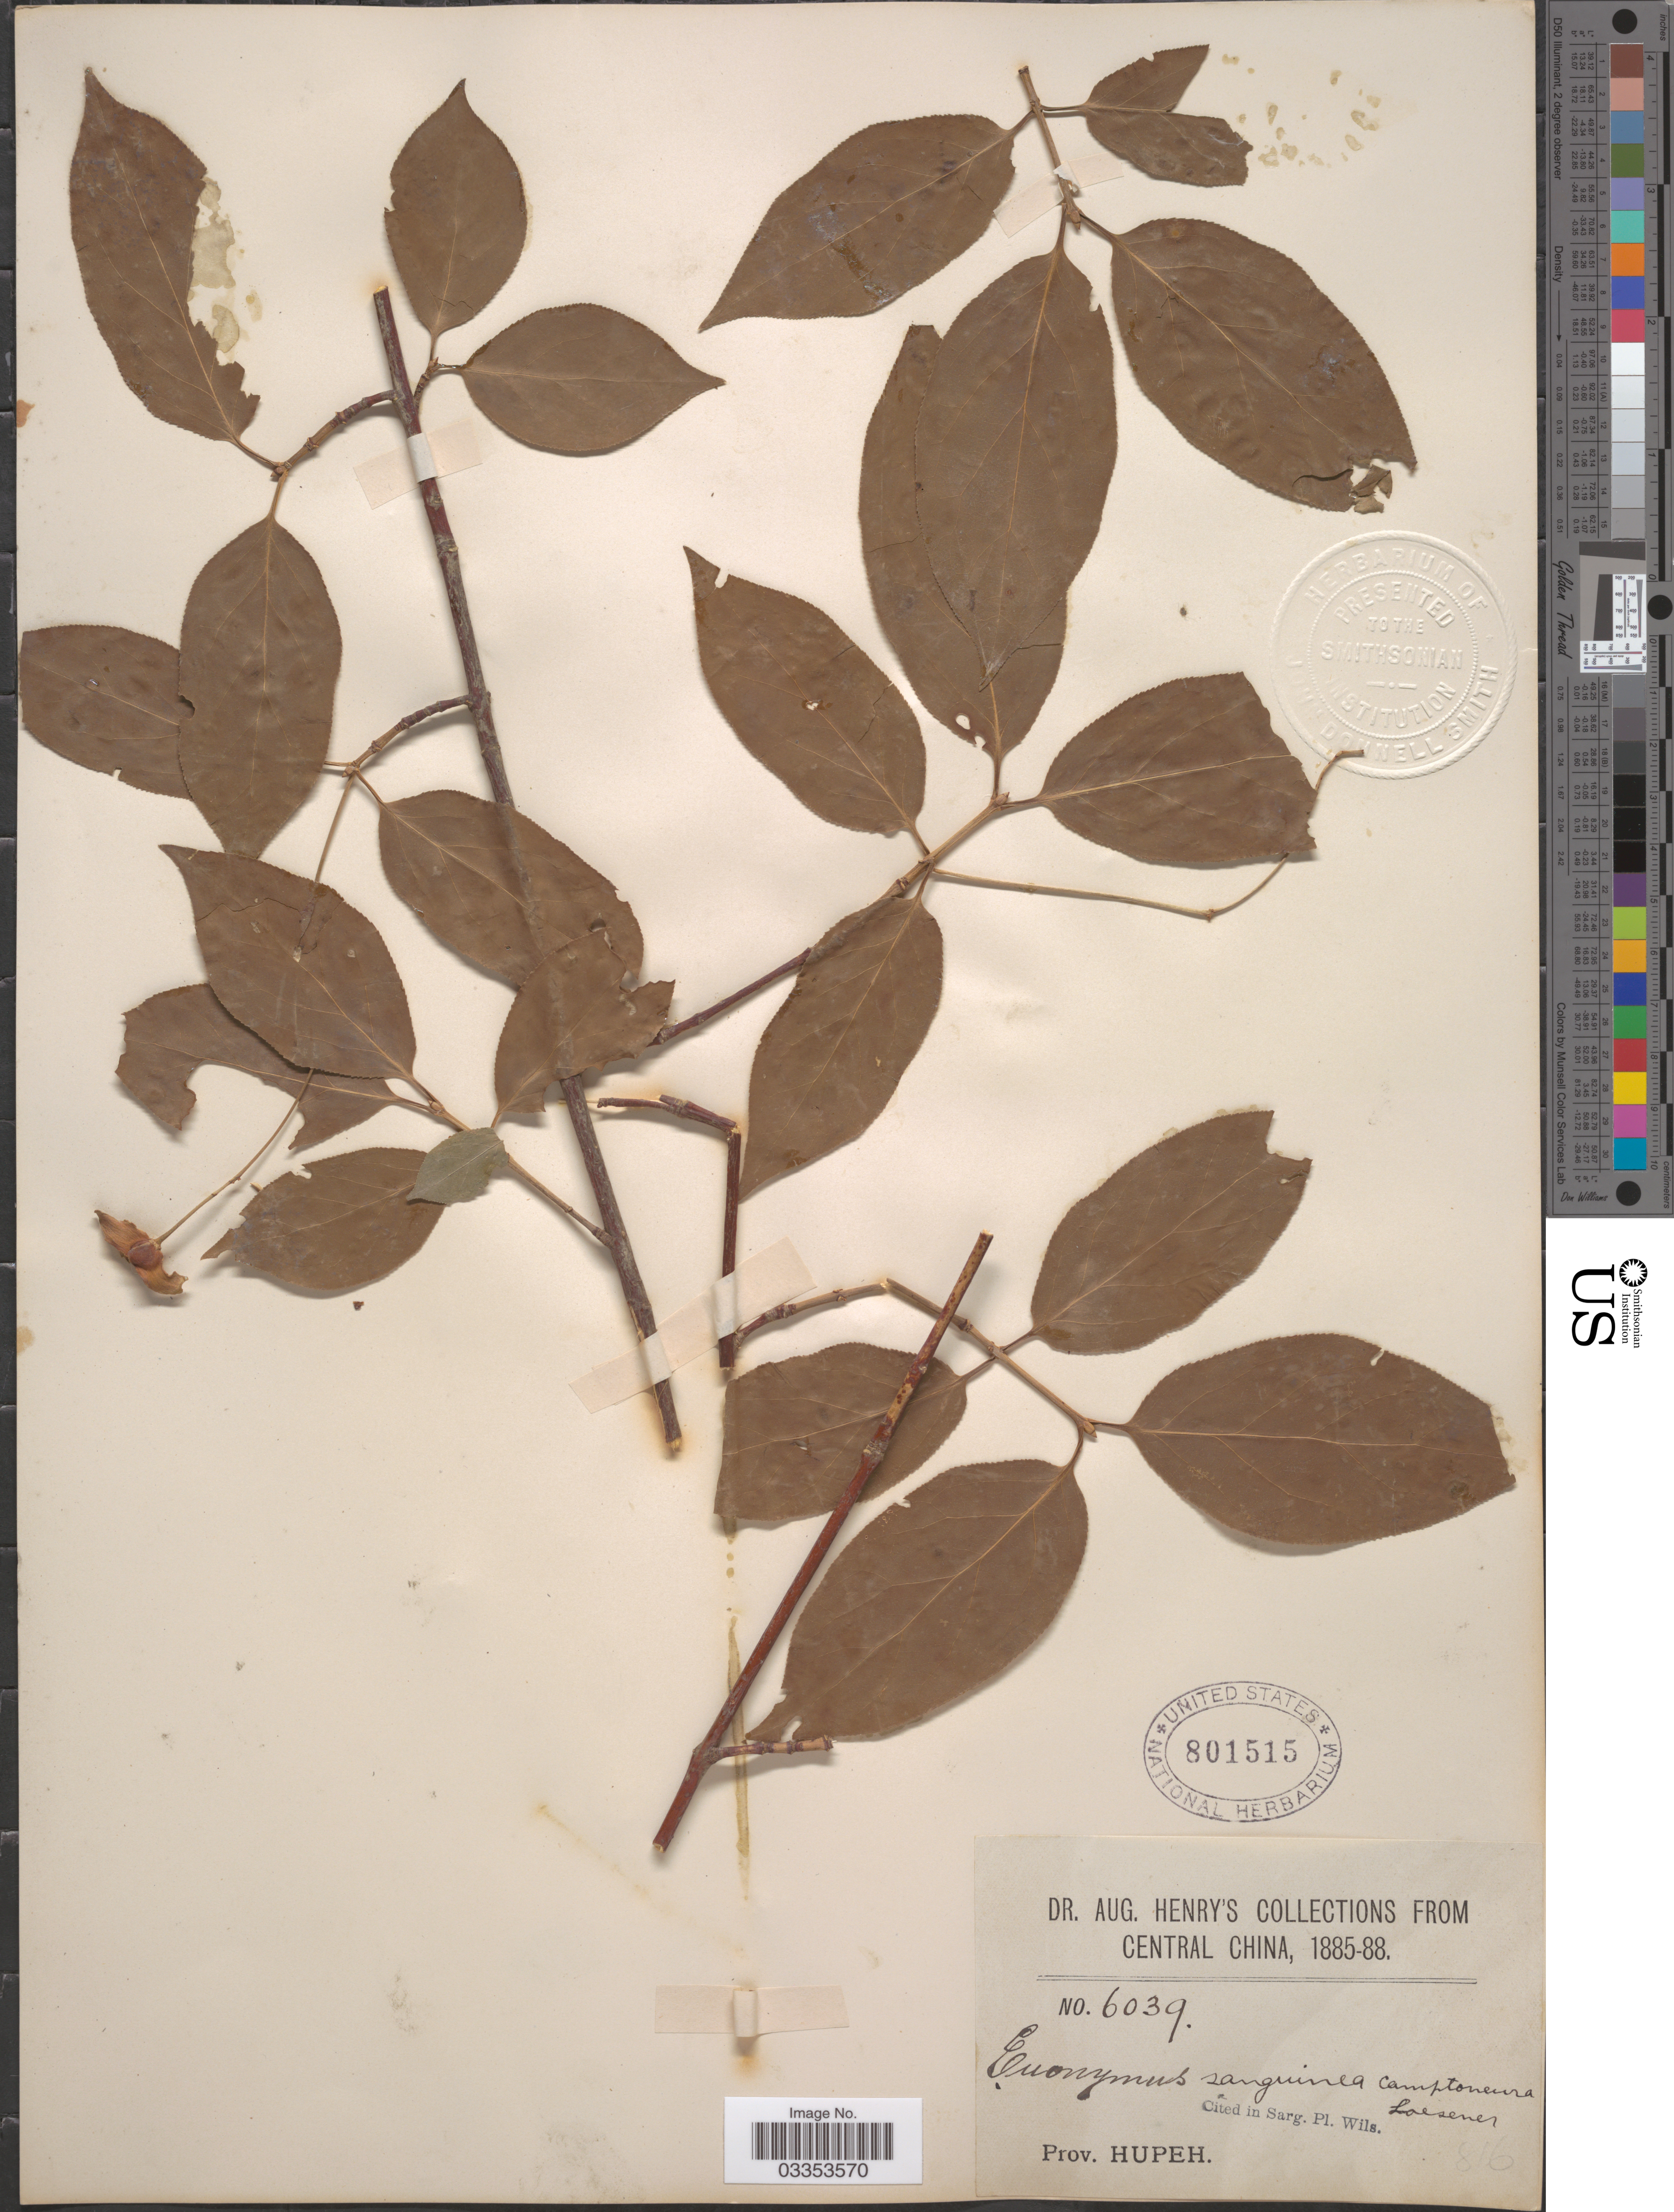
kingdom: Plantae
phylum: Tracheophyta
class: Magnoliopsida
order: Celastrales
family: Celastraceae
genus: Euonymus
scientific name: Euonymus sanguineus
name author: Loes.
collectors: A. Henry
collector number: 6039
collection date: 1885/1888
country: China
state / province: Hubei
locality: Central China. Prov. Hupeh.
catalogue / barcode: US 801515